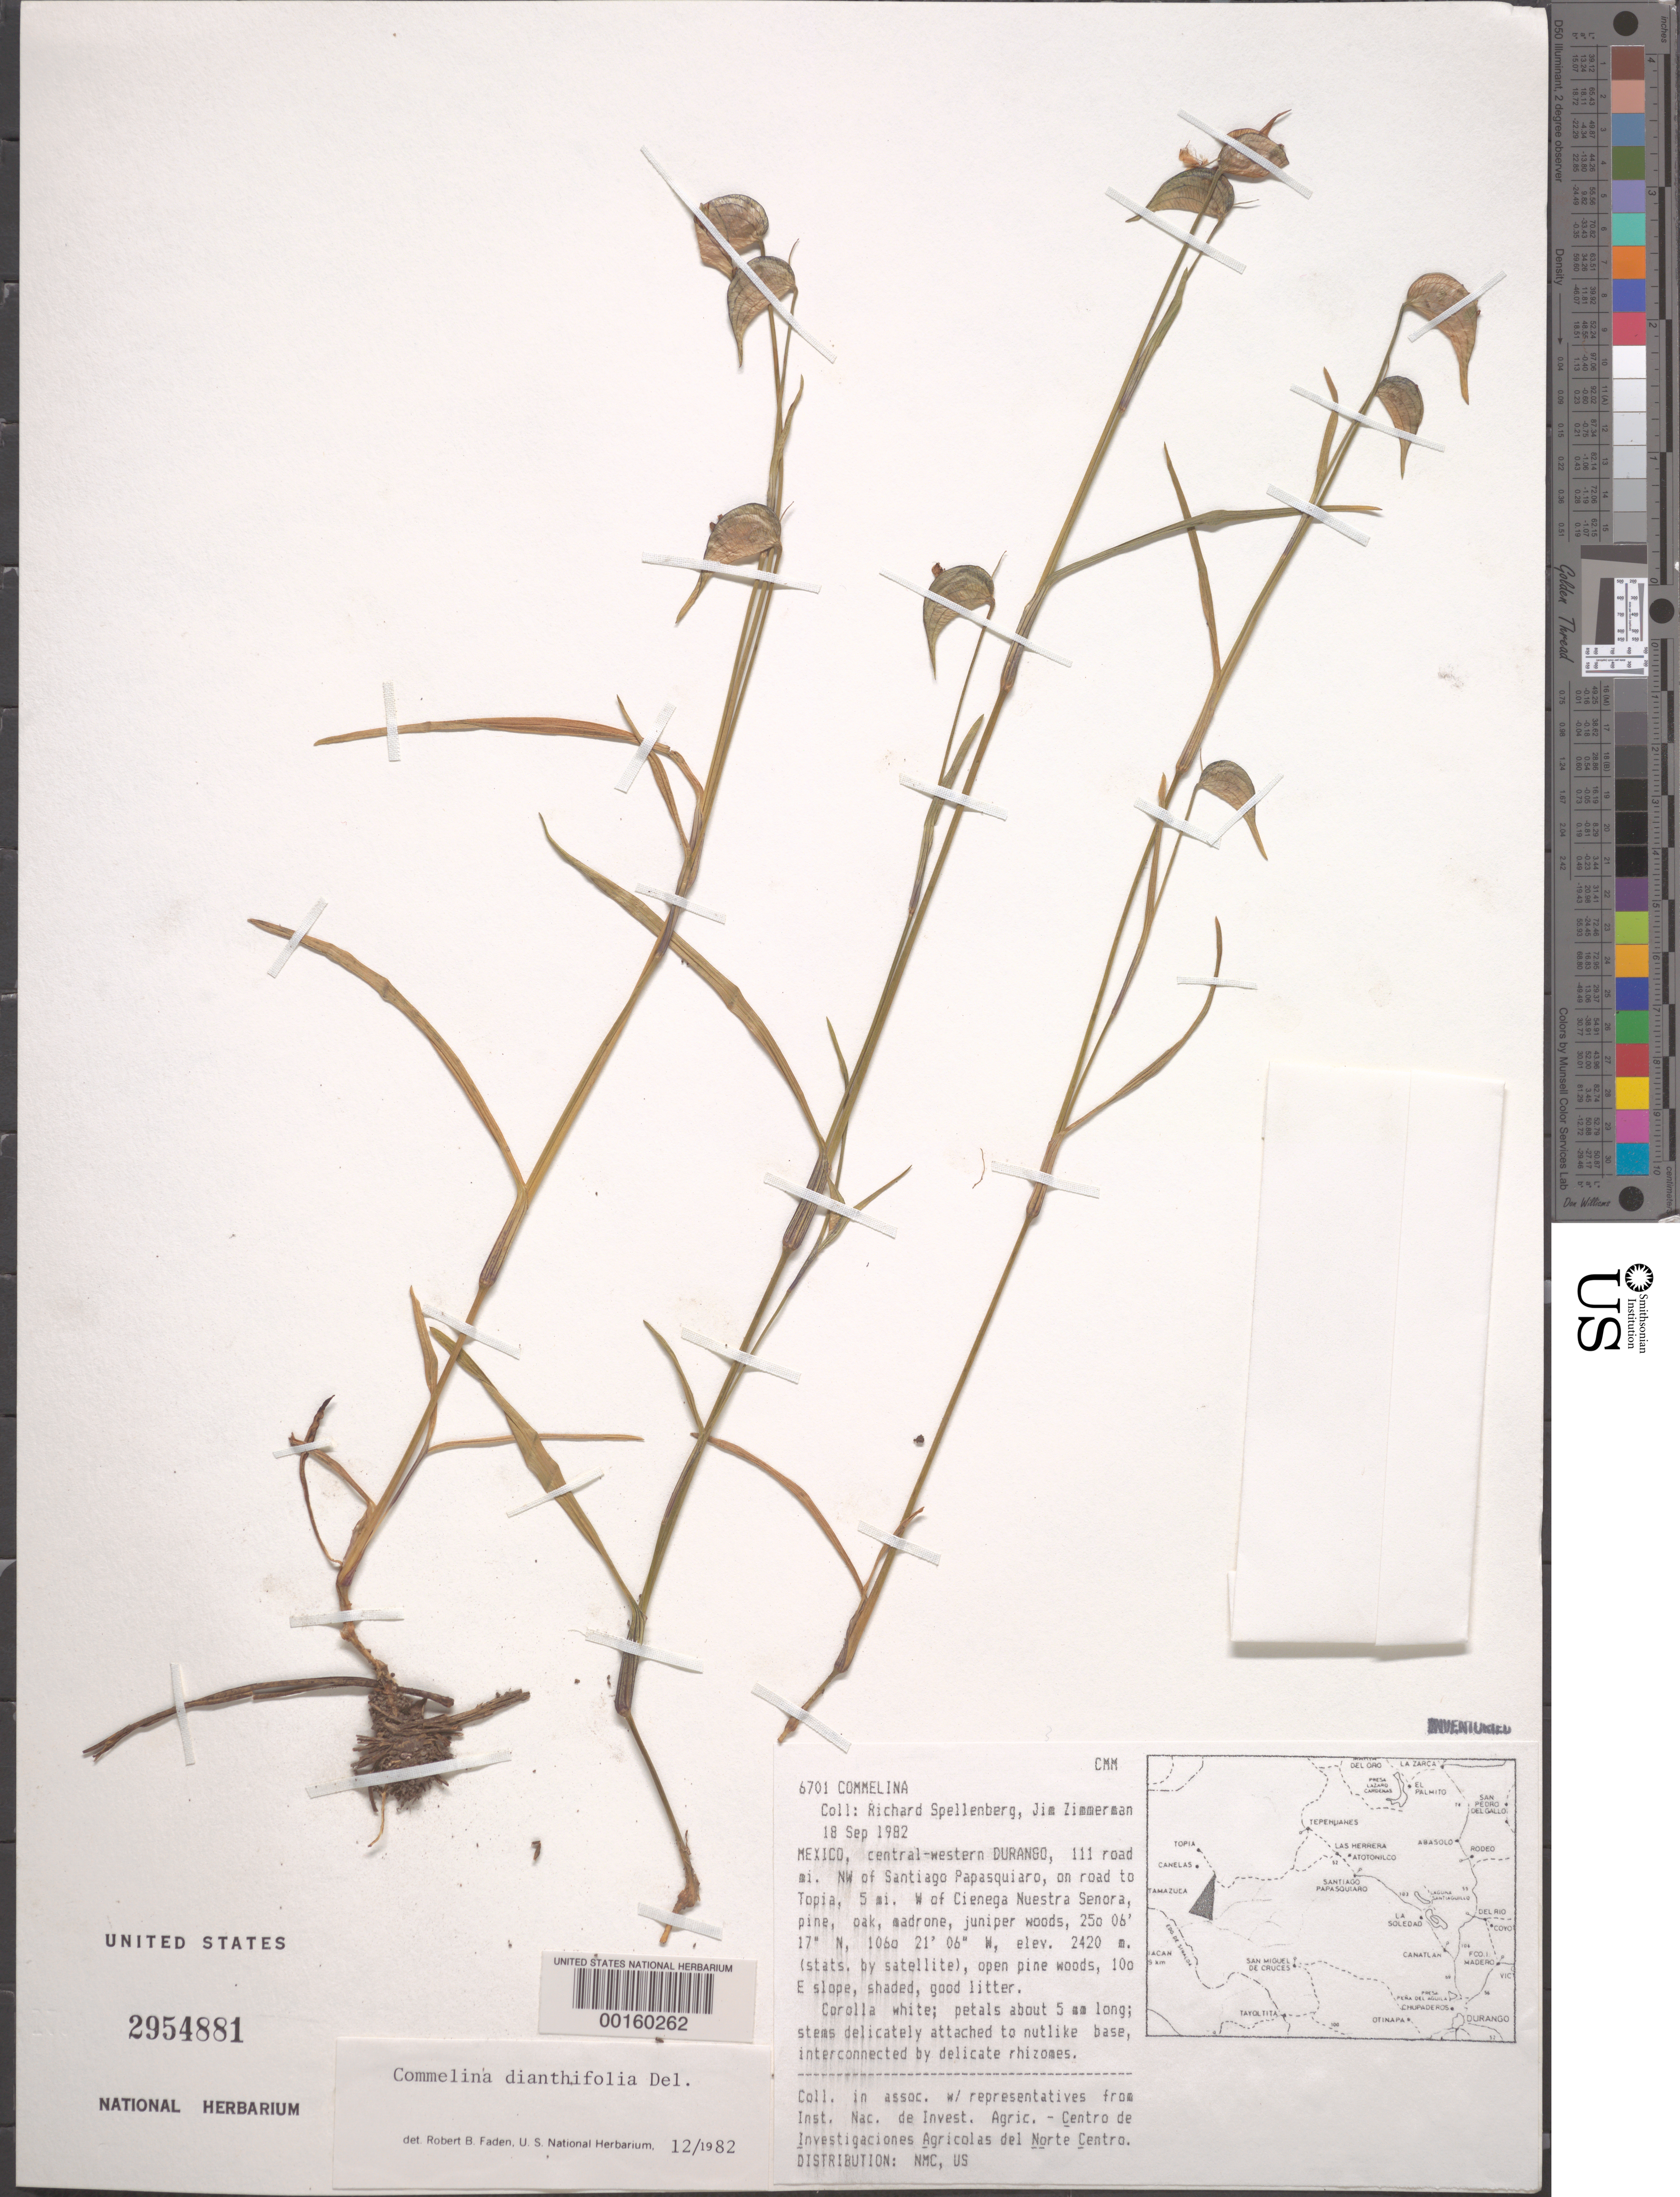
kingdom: Plantae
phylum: Tracheophyta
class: Liliopsida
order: Commelinales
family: Commelinaceae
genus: Commelina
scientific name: Commelina dianthifolia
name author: Redouté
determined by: Faden, Robert B., (US), Smithsonian Institution - National Museum of Natural History (UNITED STATES)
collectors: R. W. Spellenberg & J. Zimmerman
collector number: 6701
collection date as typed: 18 Sep 1982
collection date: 1982-09-18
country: Mexico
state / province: Durango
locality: NW of Santiago Papasquiaro 5mi. W of Cienega Nuestra Senora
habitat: Open pine woods, shaded (east slope)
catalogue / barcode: US 2954881